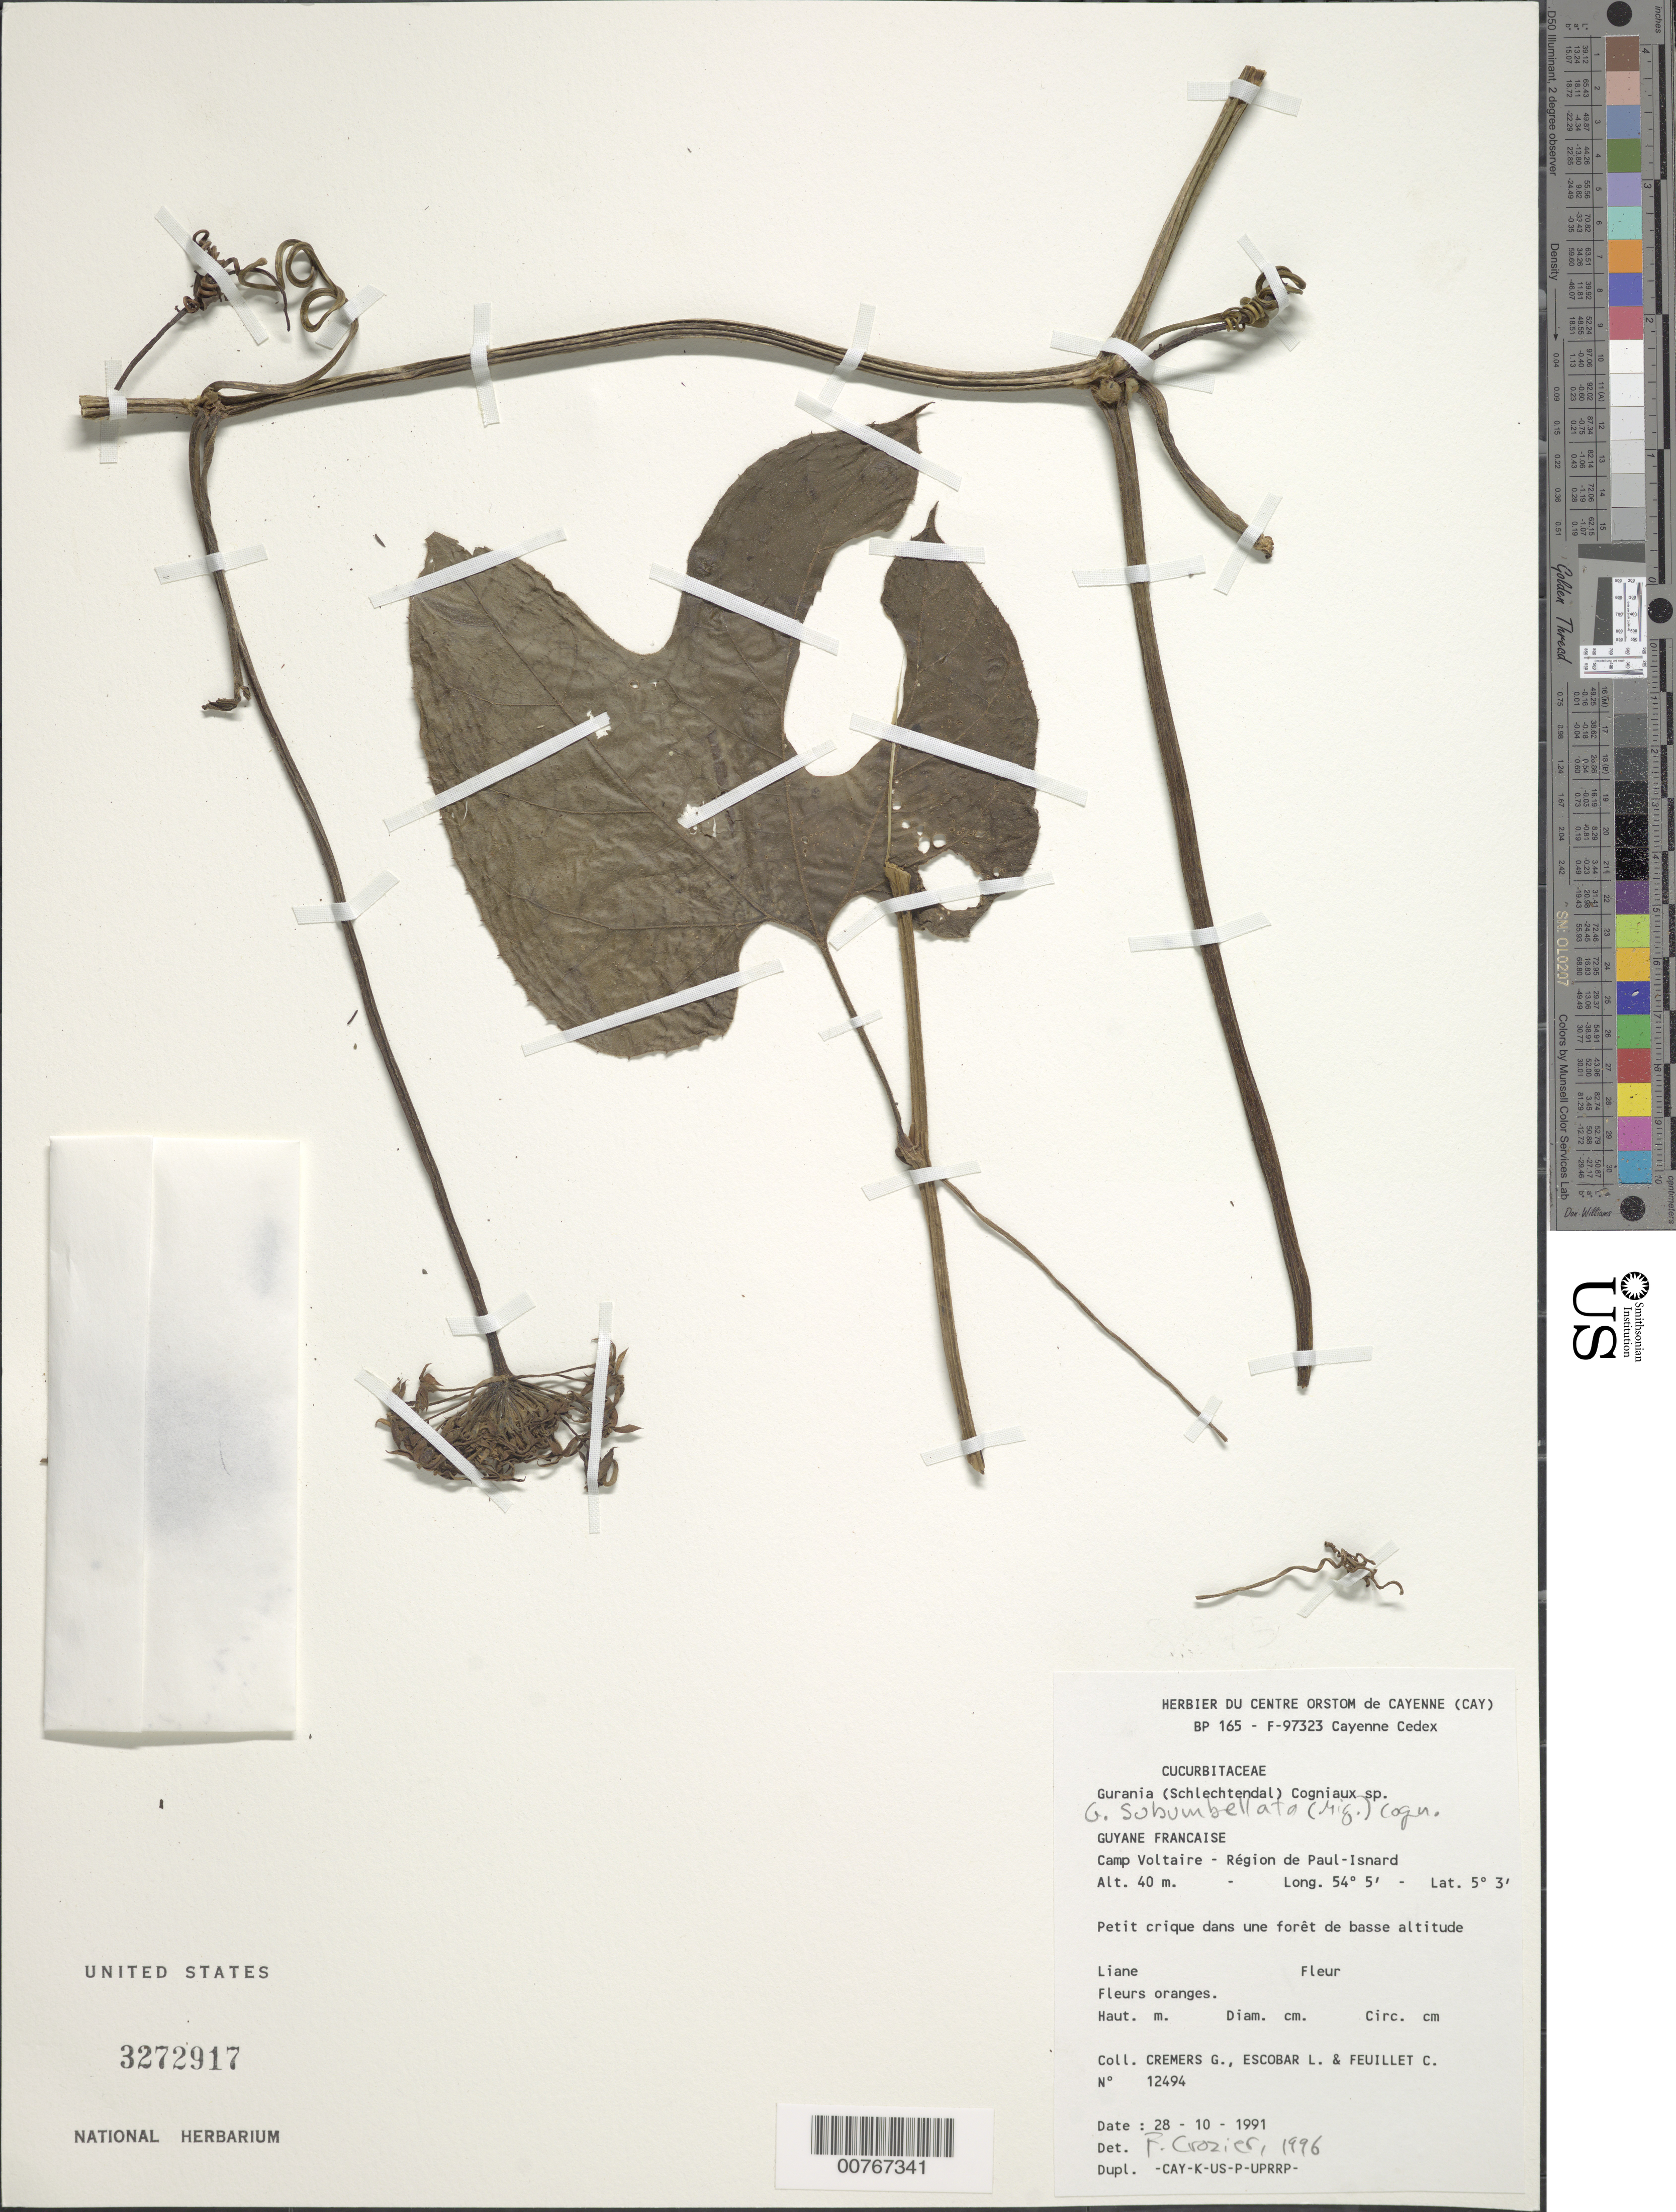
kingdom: Plantae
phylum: Tracheophyta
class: Magnoliopsida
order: Cucurbitales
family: Cucurbitaceae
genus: Gurania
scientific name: Gurania subumbellata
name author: (Miq.) Cogn.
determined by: Crozier, F.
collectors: G. Cremers, L. Escobar & C. Feuillet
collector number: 12494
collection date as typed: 28-Oct-91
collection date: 1991-10-28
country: French Guiana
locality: Camp Voltaire, région de Paul-Isnard, Piste d'Apatou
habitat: Petit crique dans une forêt de basse altitude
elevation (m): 40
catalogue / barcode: US 3272917